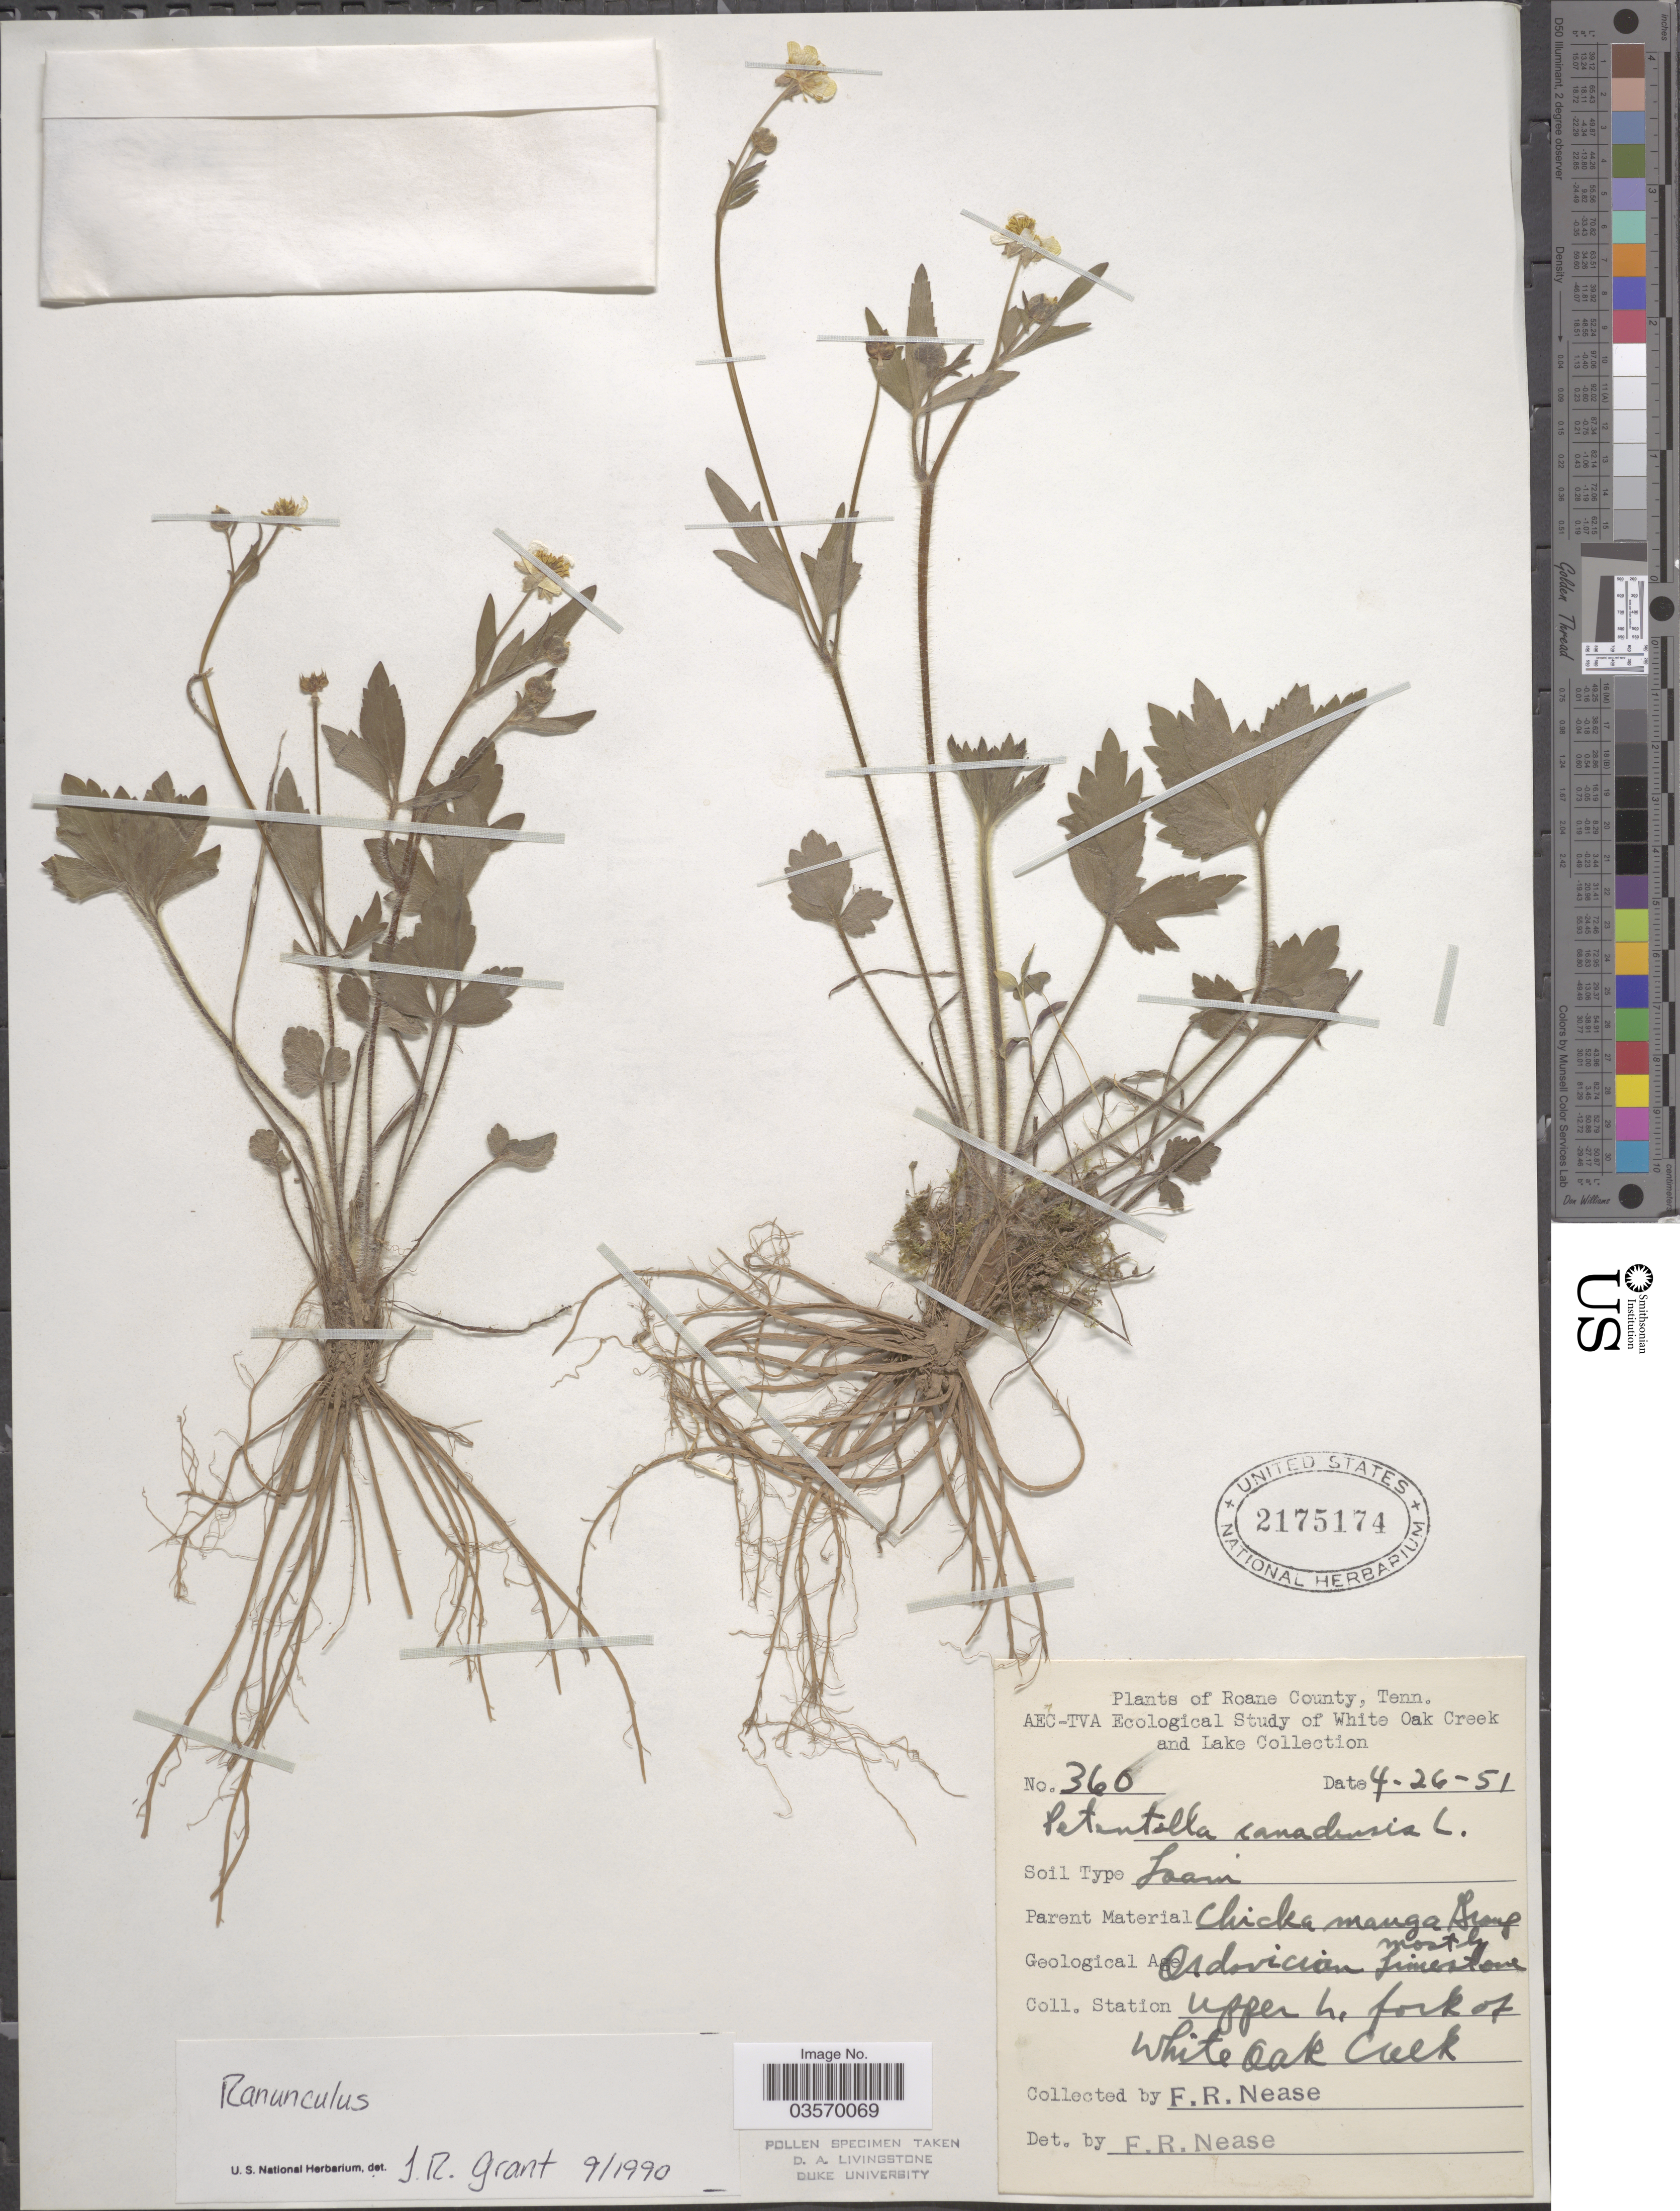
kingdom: Plantae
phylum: Tracheophyta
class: Magnoliopsida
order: Ranunculales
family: Ranunculaceae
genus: Ranunculus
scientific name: Ranunculus sp.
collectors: F. Nease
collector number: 360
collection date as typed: Transcribed d/m/y: 26/4/51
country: United States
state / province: Tennessee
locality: Roane County. White Oak Creek and Lake. Upper L. fork of White Oak Creek.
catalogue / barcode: US 2175174